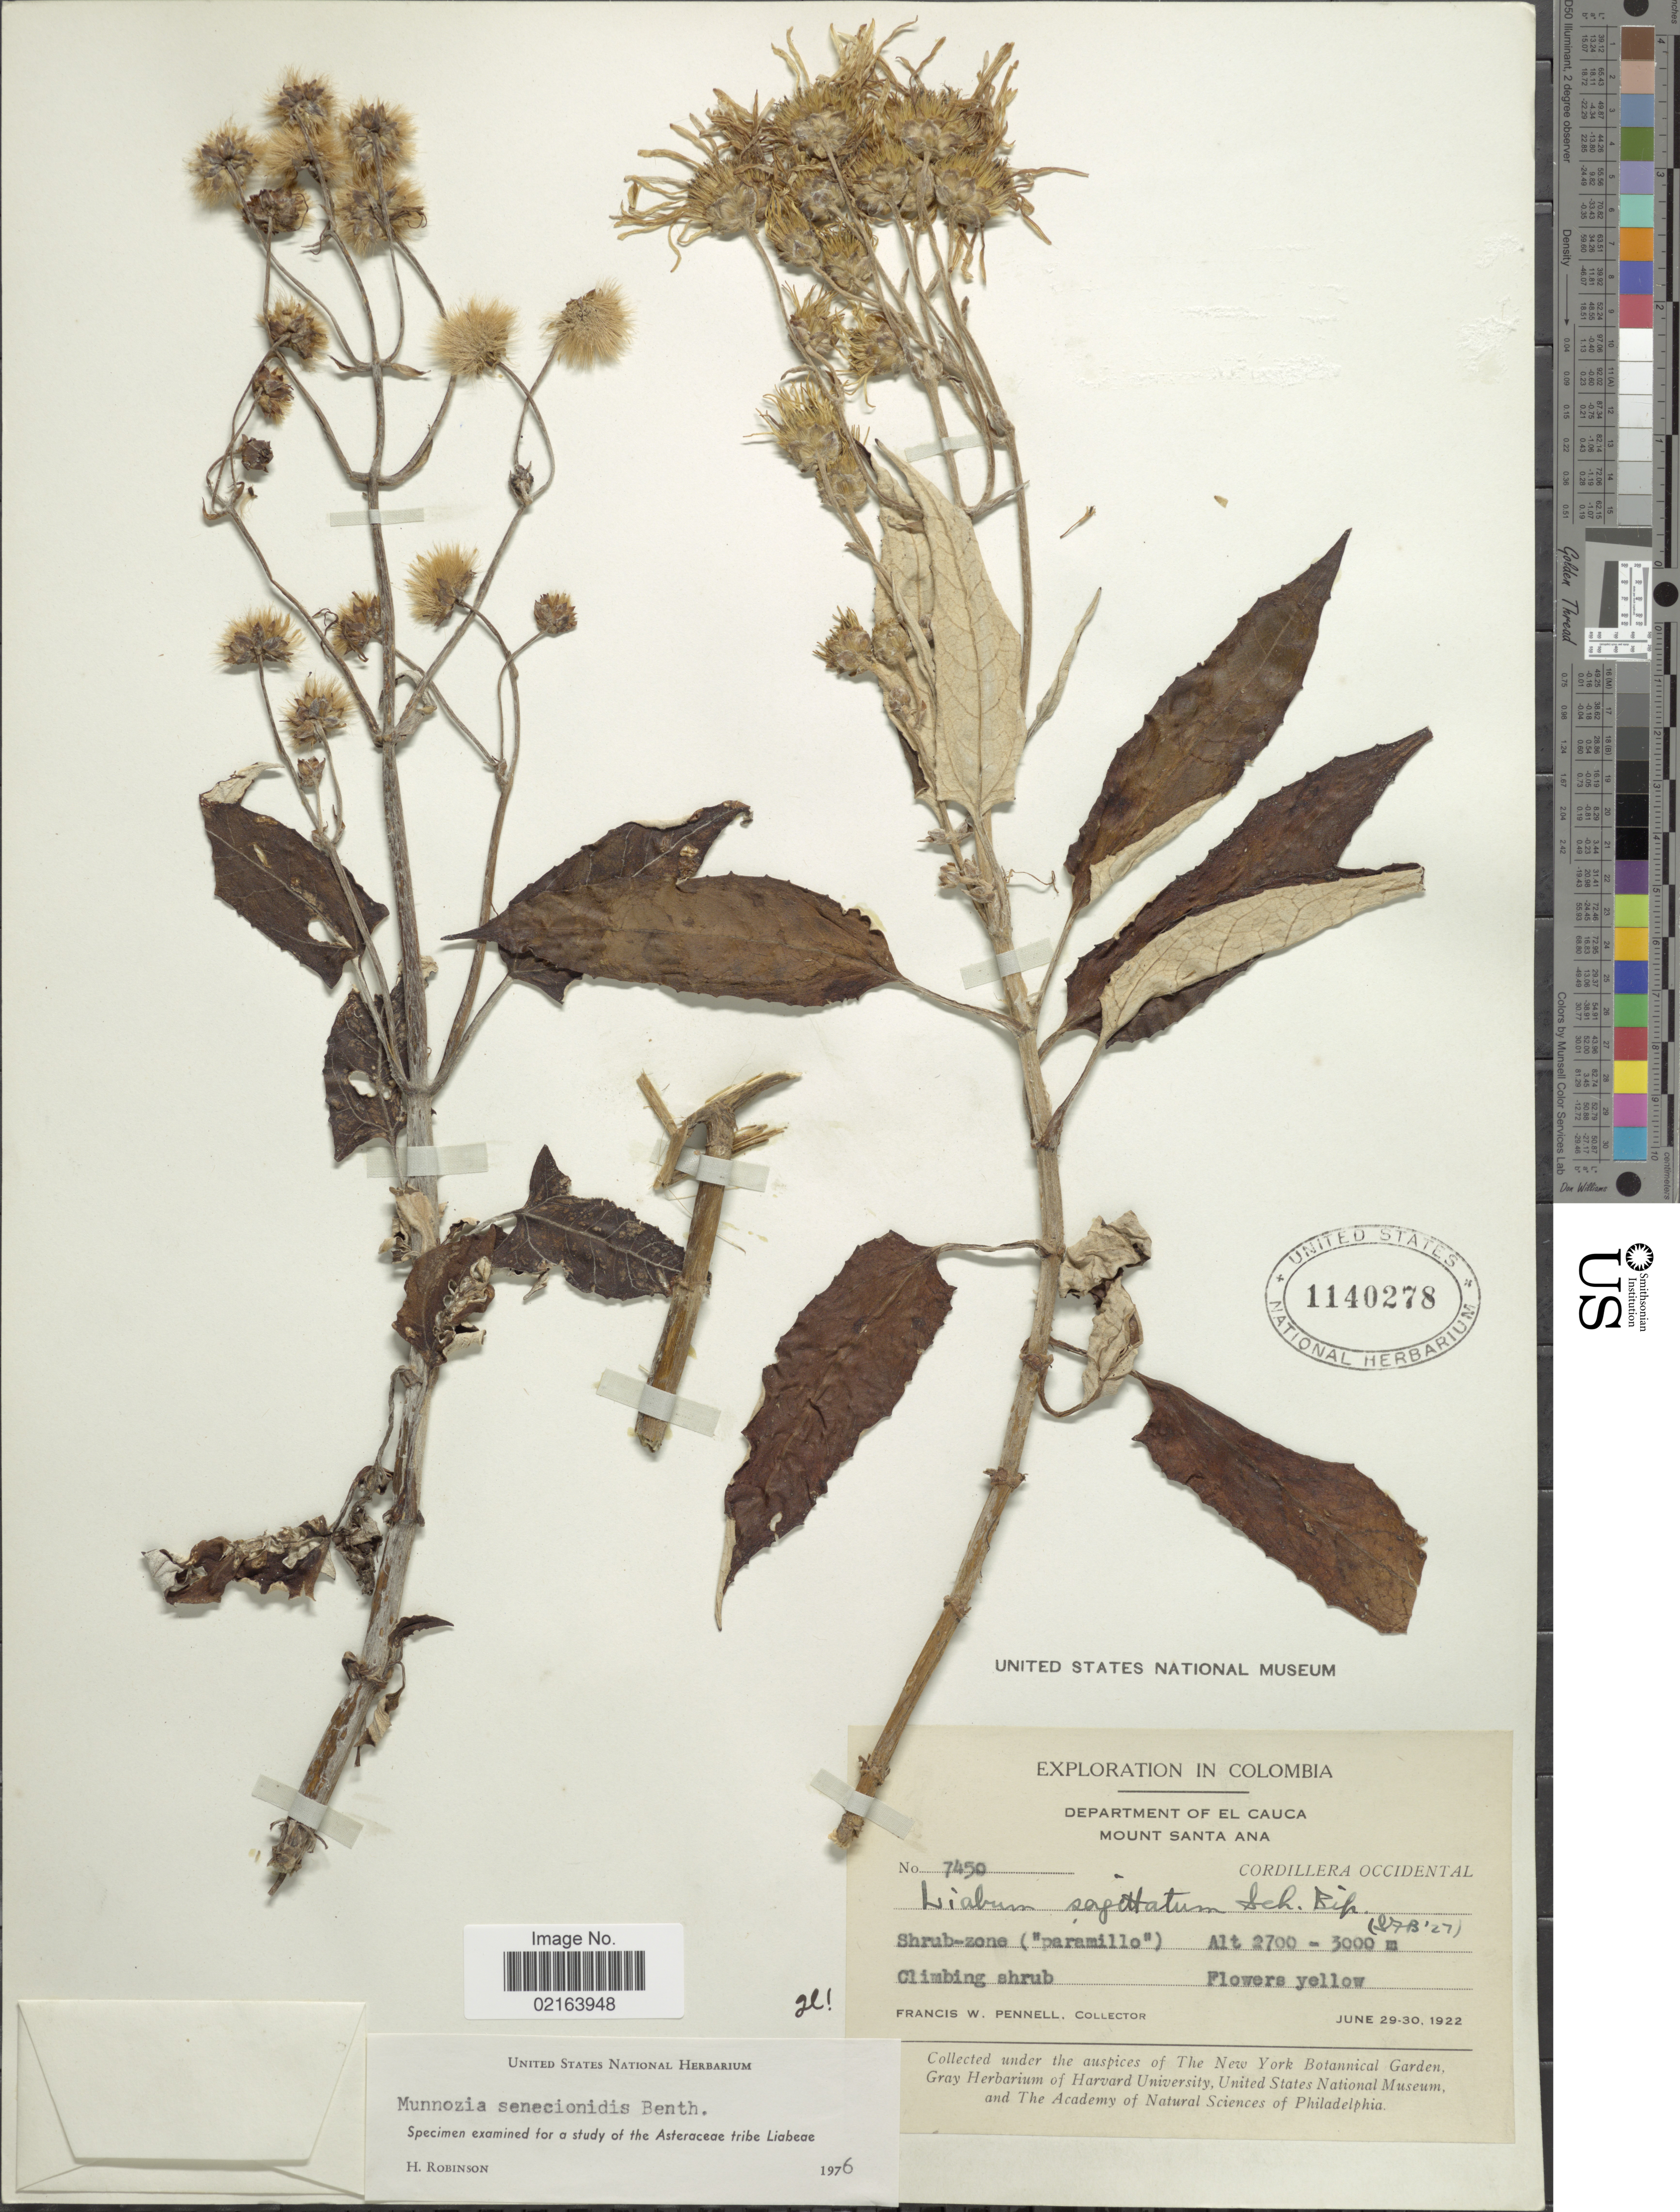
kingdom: Plantae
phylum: Tracheophyta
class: Magnoliopsida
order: Asterales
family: Asteraceae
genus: Munnozia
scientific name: Munnozia senecionidis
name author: Benth.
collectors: F. W. Pennell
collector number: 7450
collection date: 1922-06-29/1922-06-30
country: Colombia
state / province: Cauca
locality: Department of El Caca, Mount Santa Ana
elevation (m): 2700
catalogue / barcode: US 1140278